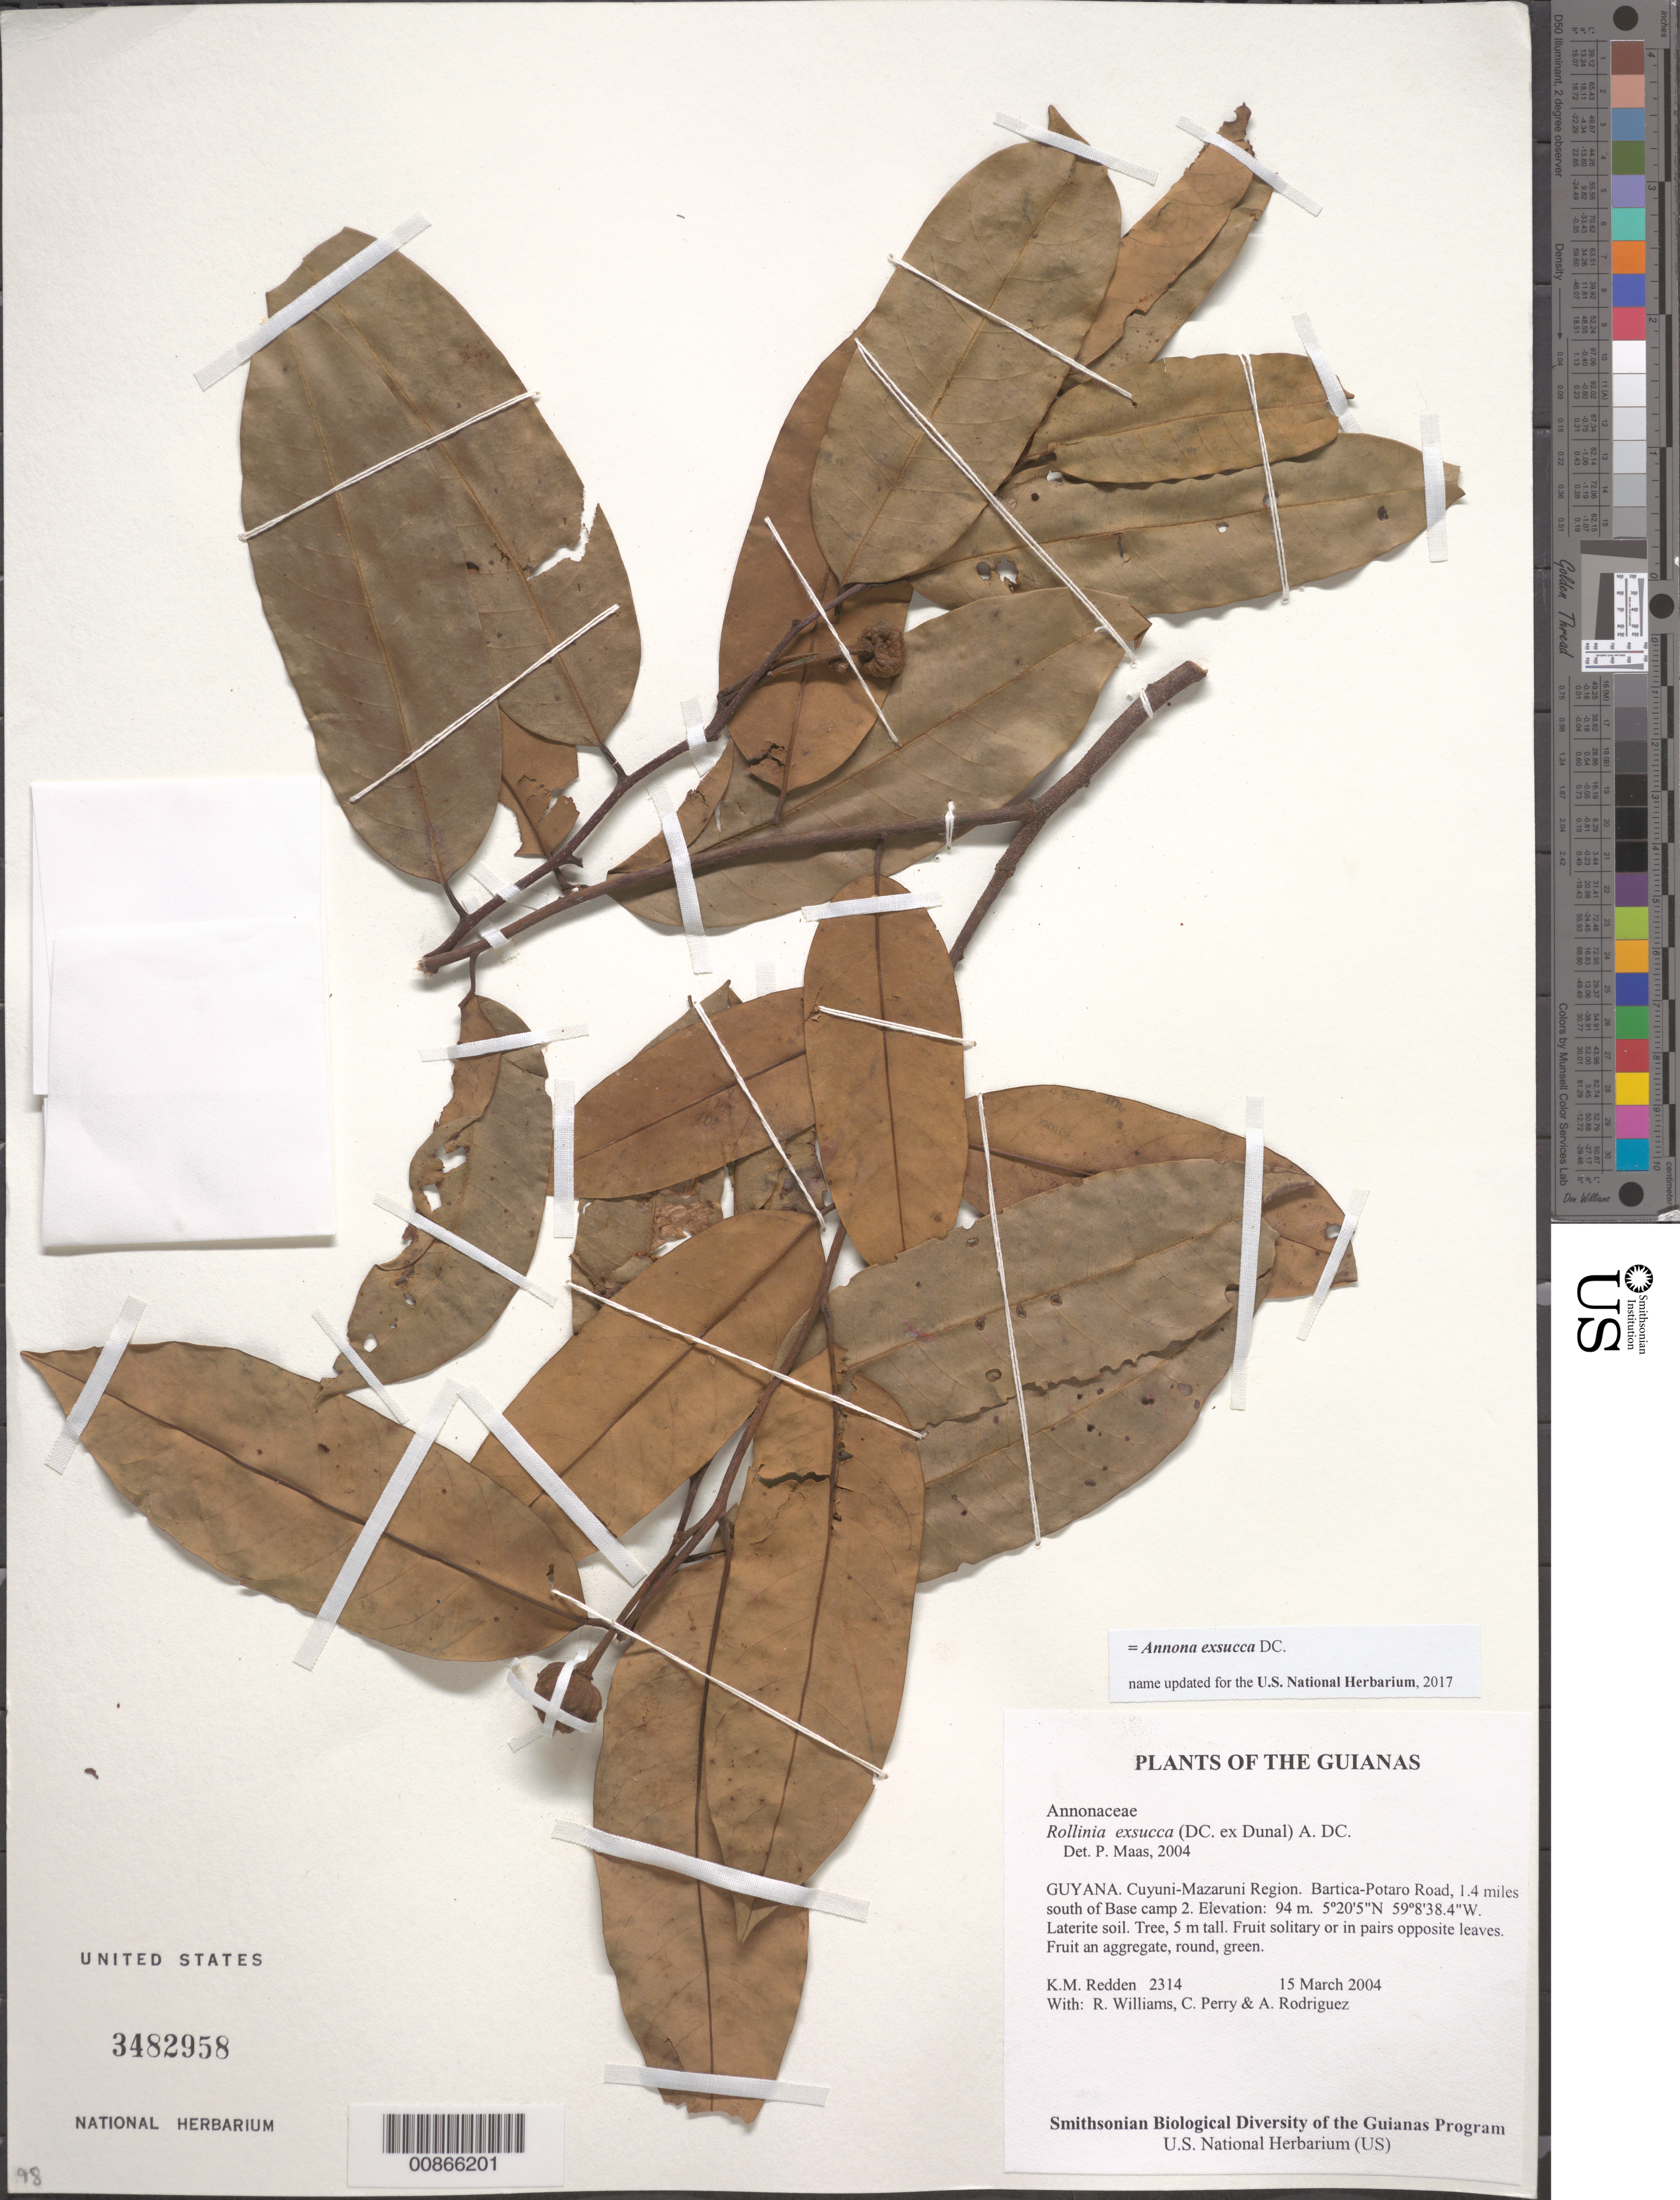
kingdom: Plantae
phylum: Tracheophyta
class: Magnoliopsida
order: Magnoliales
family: Annonaceae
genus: Annona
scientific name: Annona exsucca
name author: DC. ex Dunal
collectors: K. M. Redden, R. Williams, C. Perry & A. Rodriguez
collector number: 2314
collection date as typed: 15 March 2004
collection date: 2004-03-15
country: Guyana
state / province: Cuyuni-Mazaruni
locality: Bartica-Potaro Road, 1.4 miles south of Base camp 2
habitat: Laterite soil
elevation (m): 94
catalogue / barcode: US 3482958